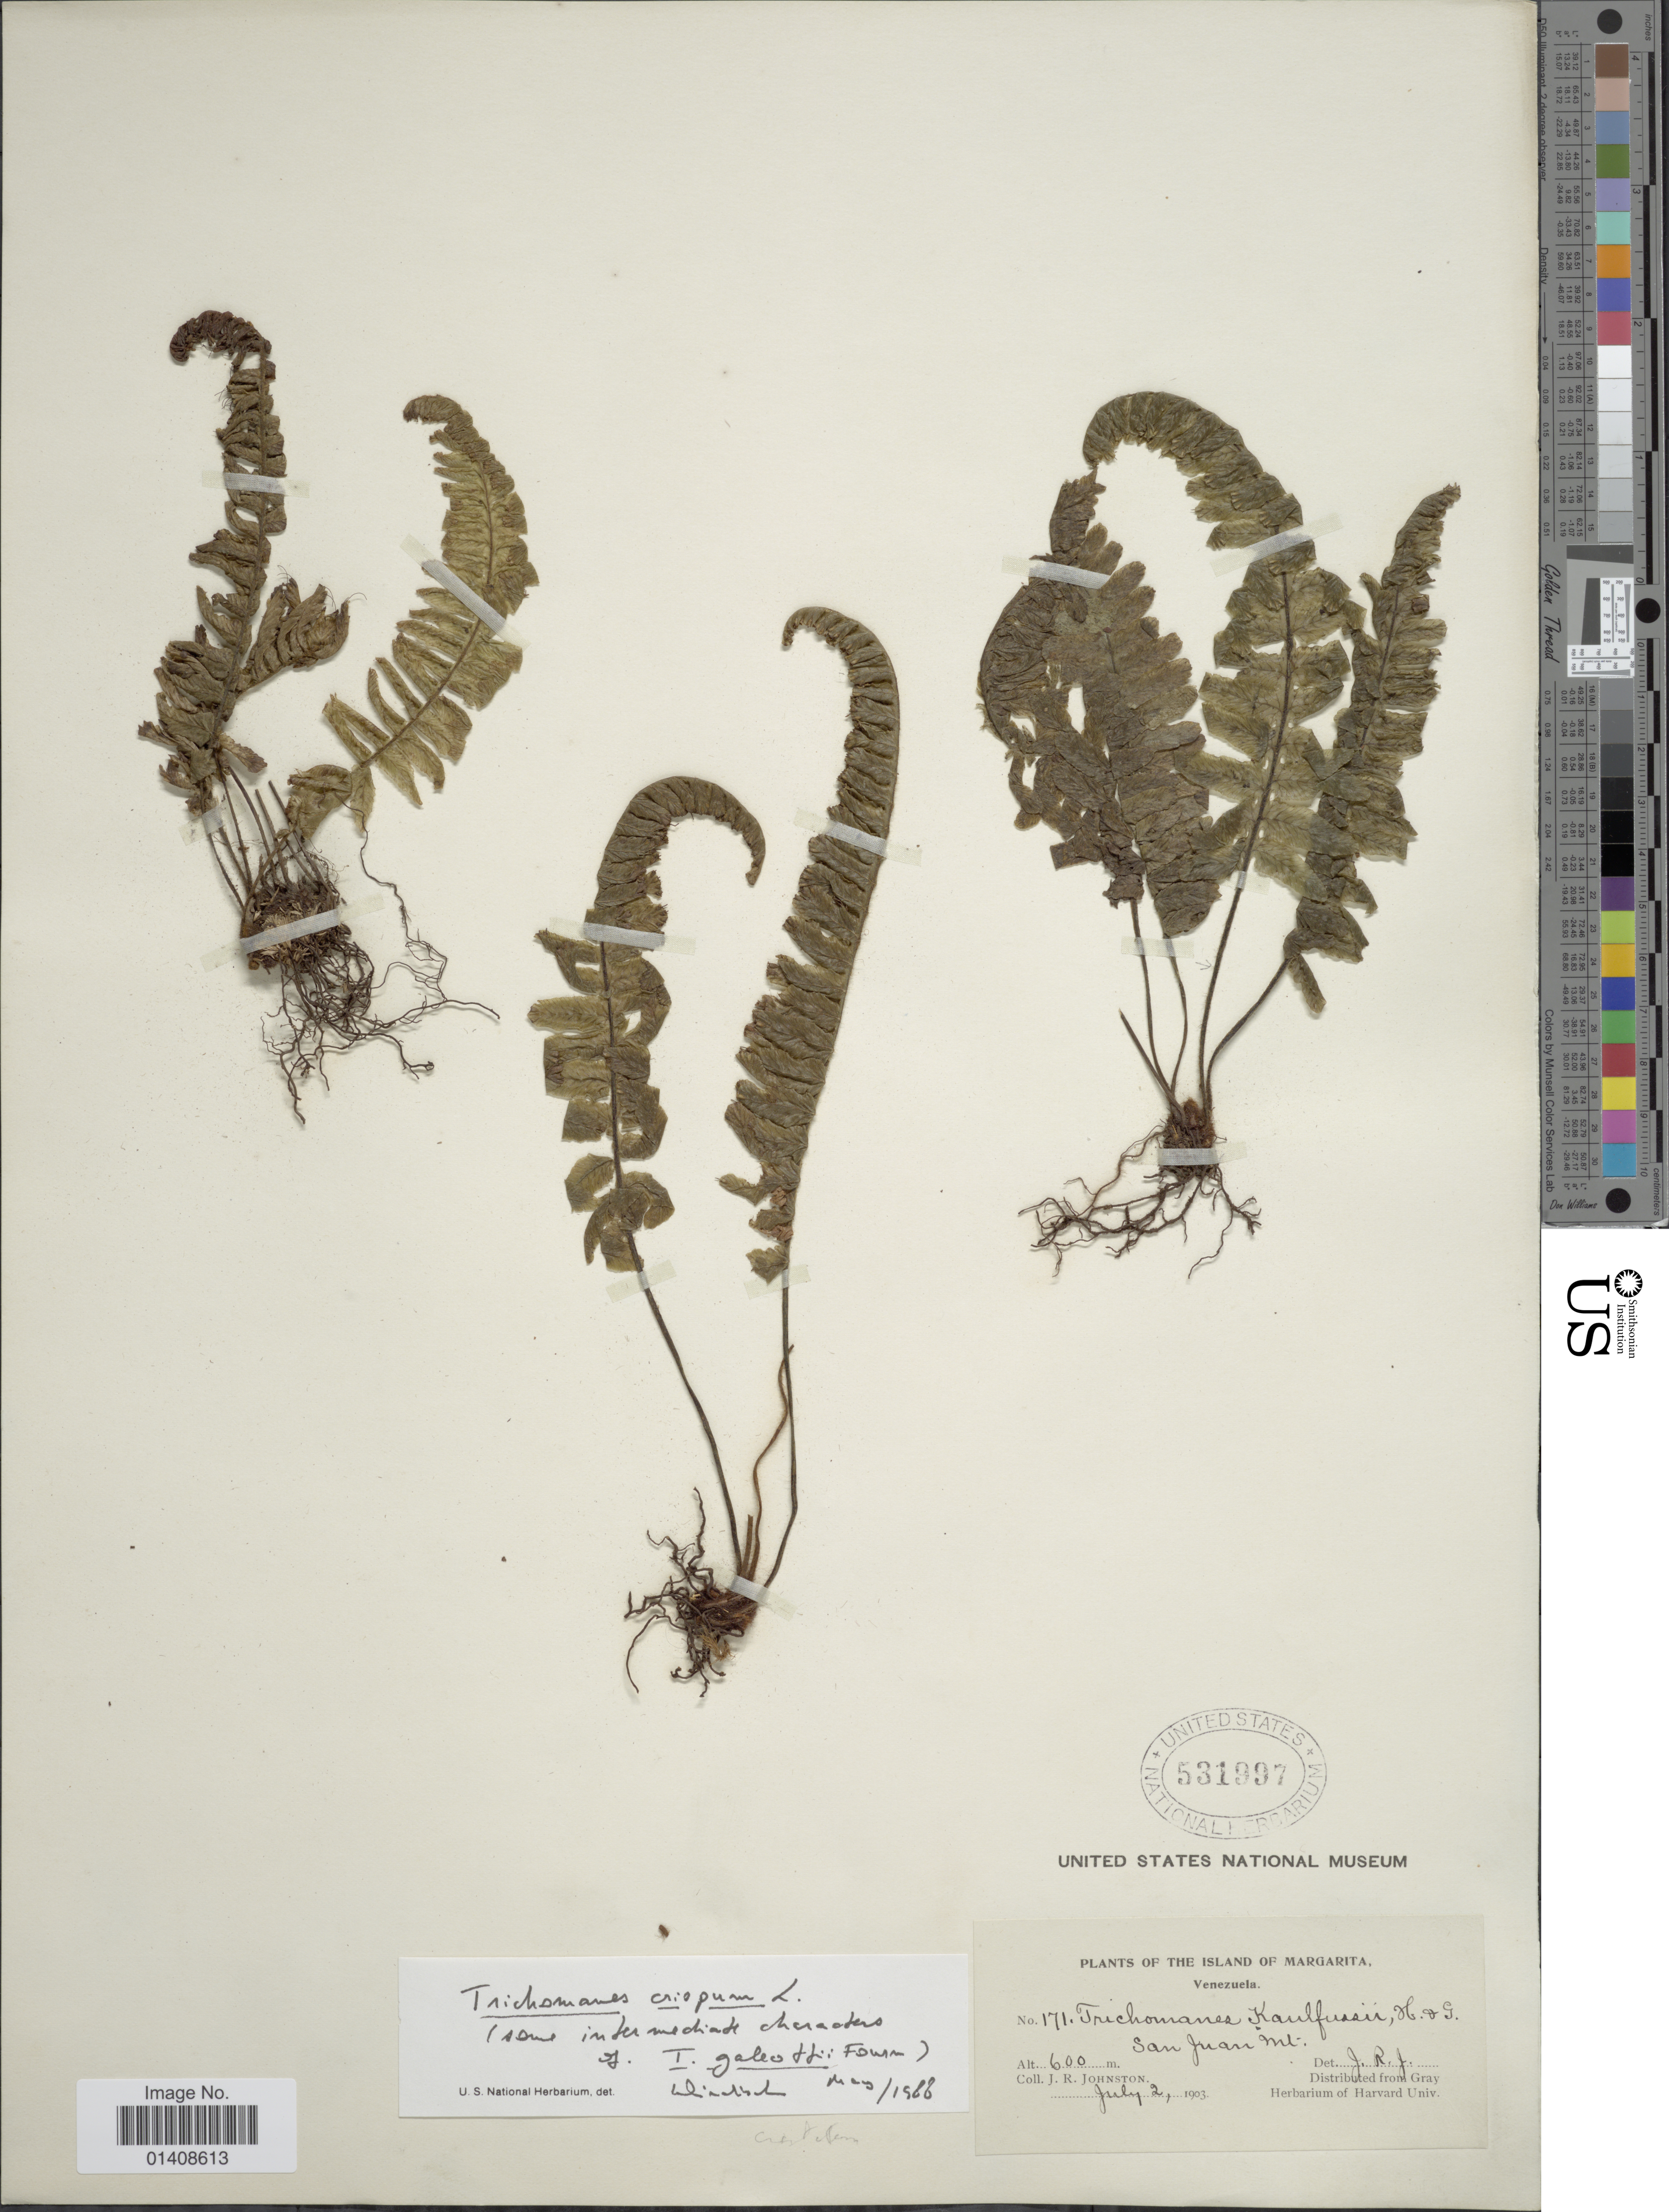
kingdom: Plantae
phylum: Tracheophyta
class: Polypodiopsida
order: Hymenophyllales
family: Hymenophyllaceae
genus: Trichomanes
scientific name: Trichomanes crispum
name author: L.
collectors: J. Johnston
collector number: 171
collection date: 1903-07-02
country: Venezuela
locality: San Juan mt.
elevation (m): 600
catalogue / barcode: US 531997